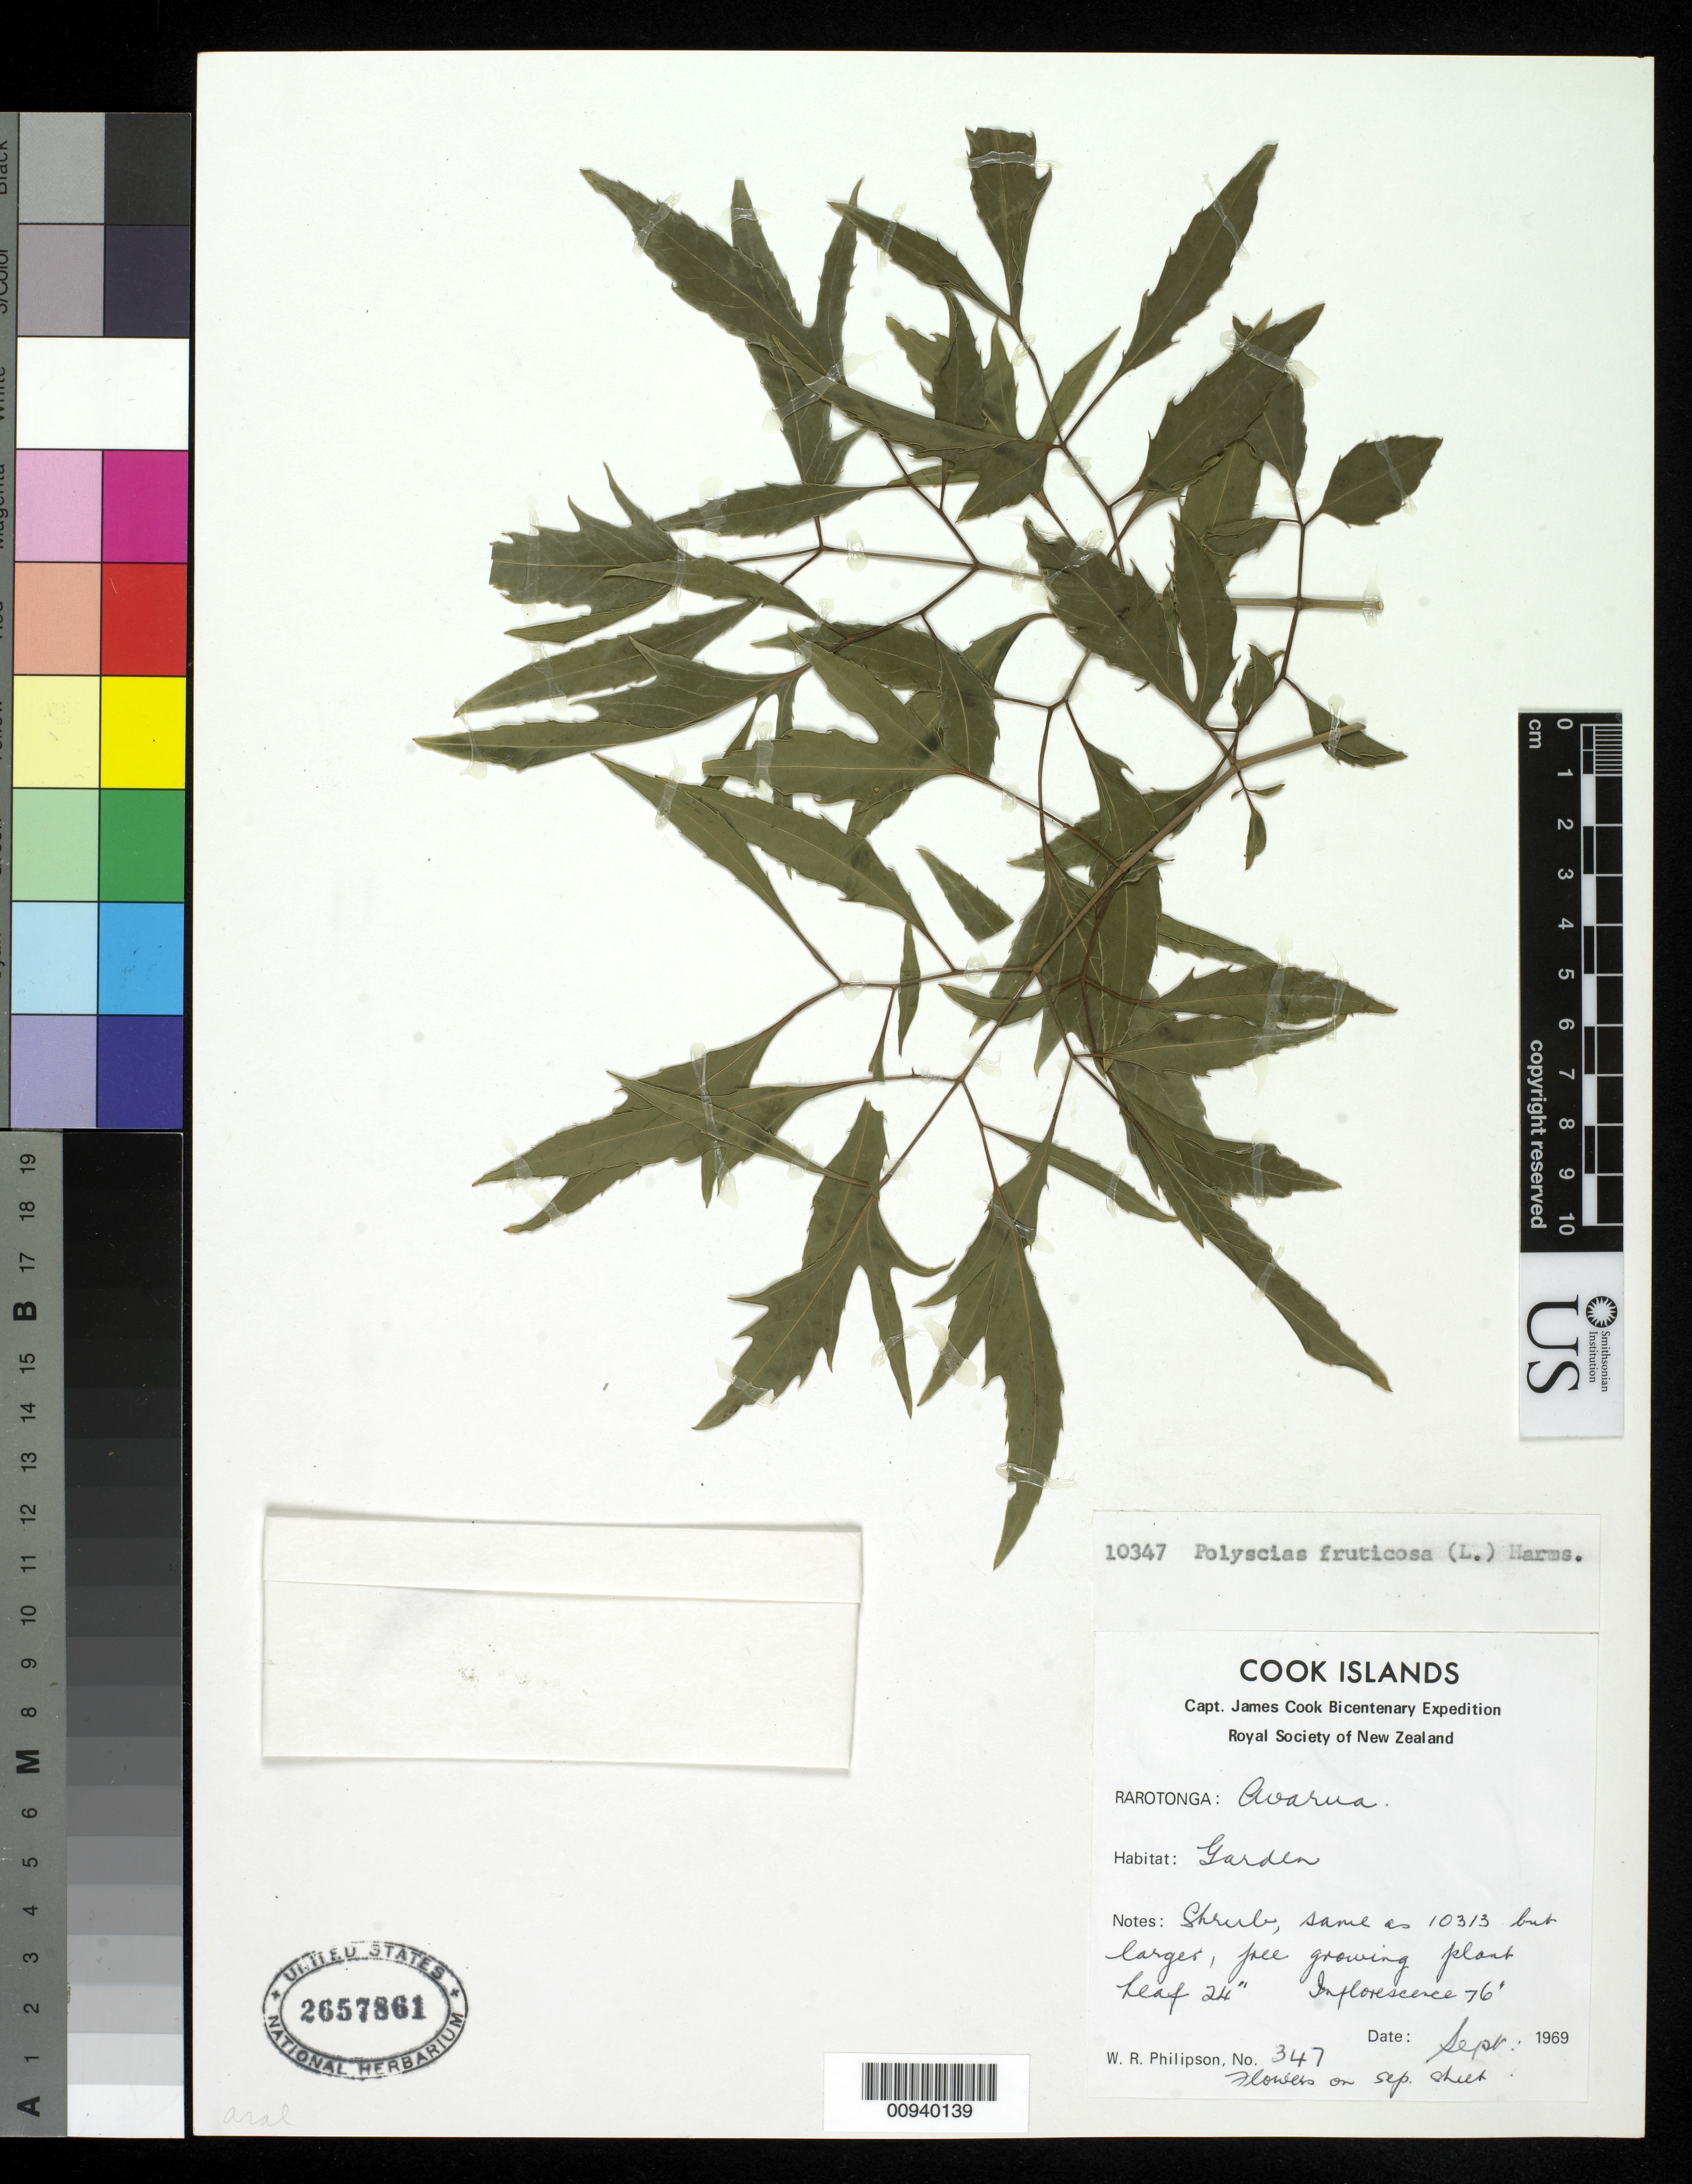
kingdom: Plantae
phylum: Tracheophyta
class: Magnoliopsida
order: Apiales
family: Araliaceae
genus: Polyscias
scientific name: Polyscias fruticosa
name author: (L.) Harms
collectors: W. R. Philipson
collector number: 347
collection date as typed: Sep 1969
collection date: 1969-09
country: Cook Islands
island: Rarotonga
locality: Avarua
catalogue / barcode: US 2657861